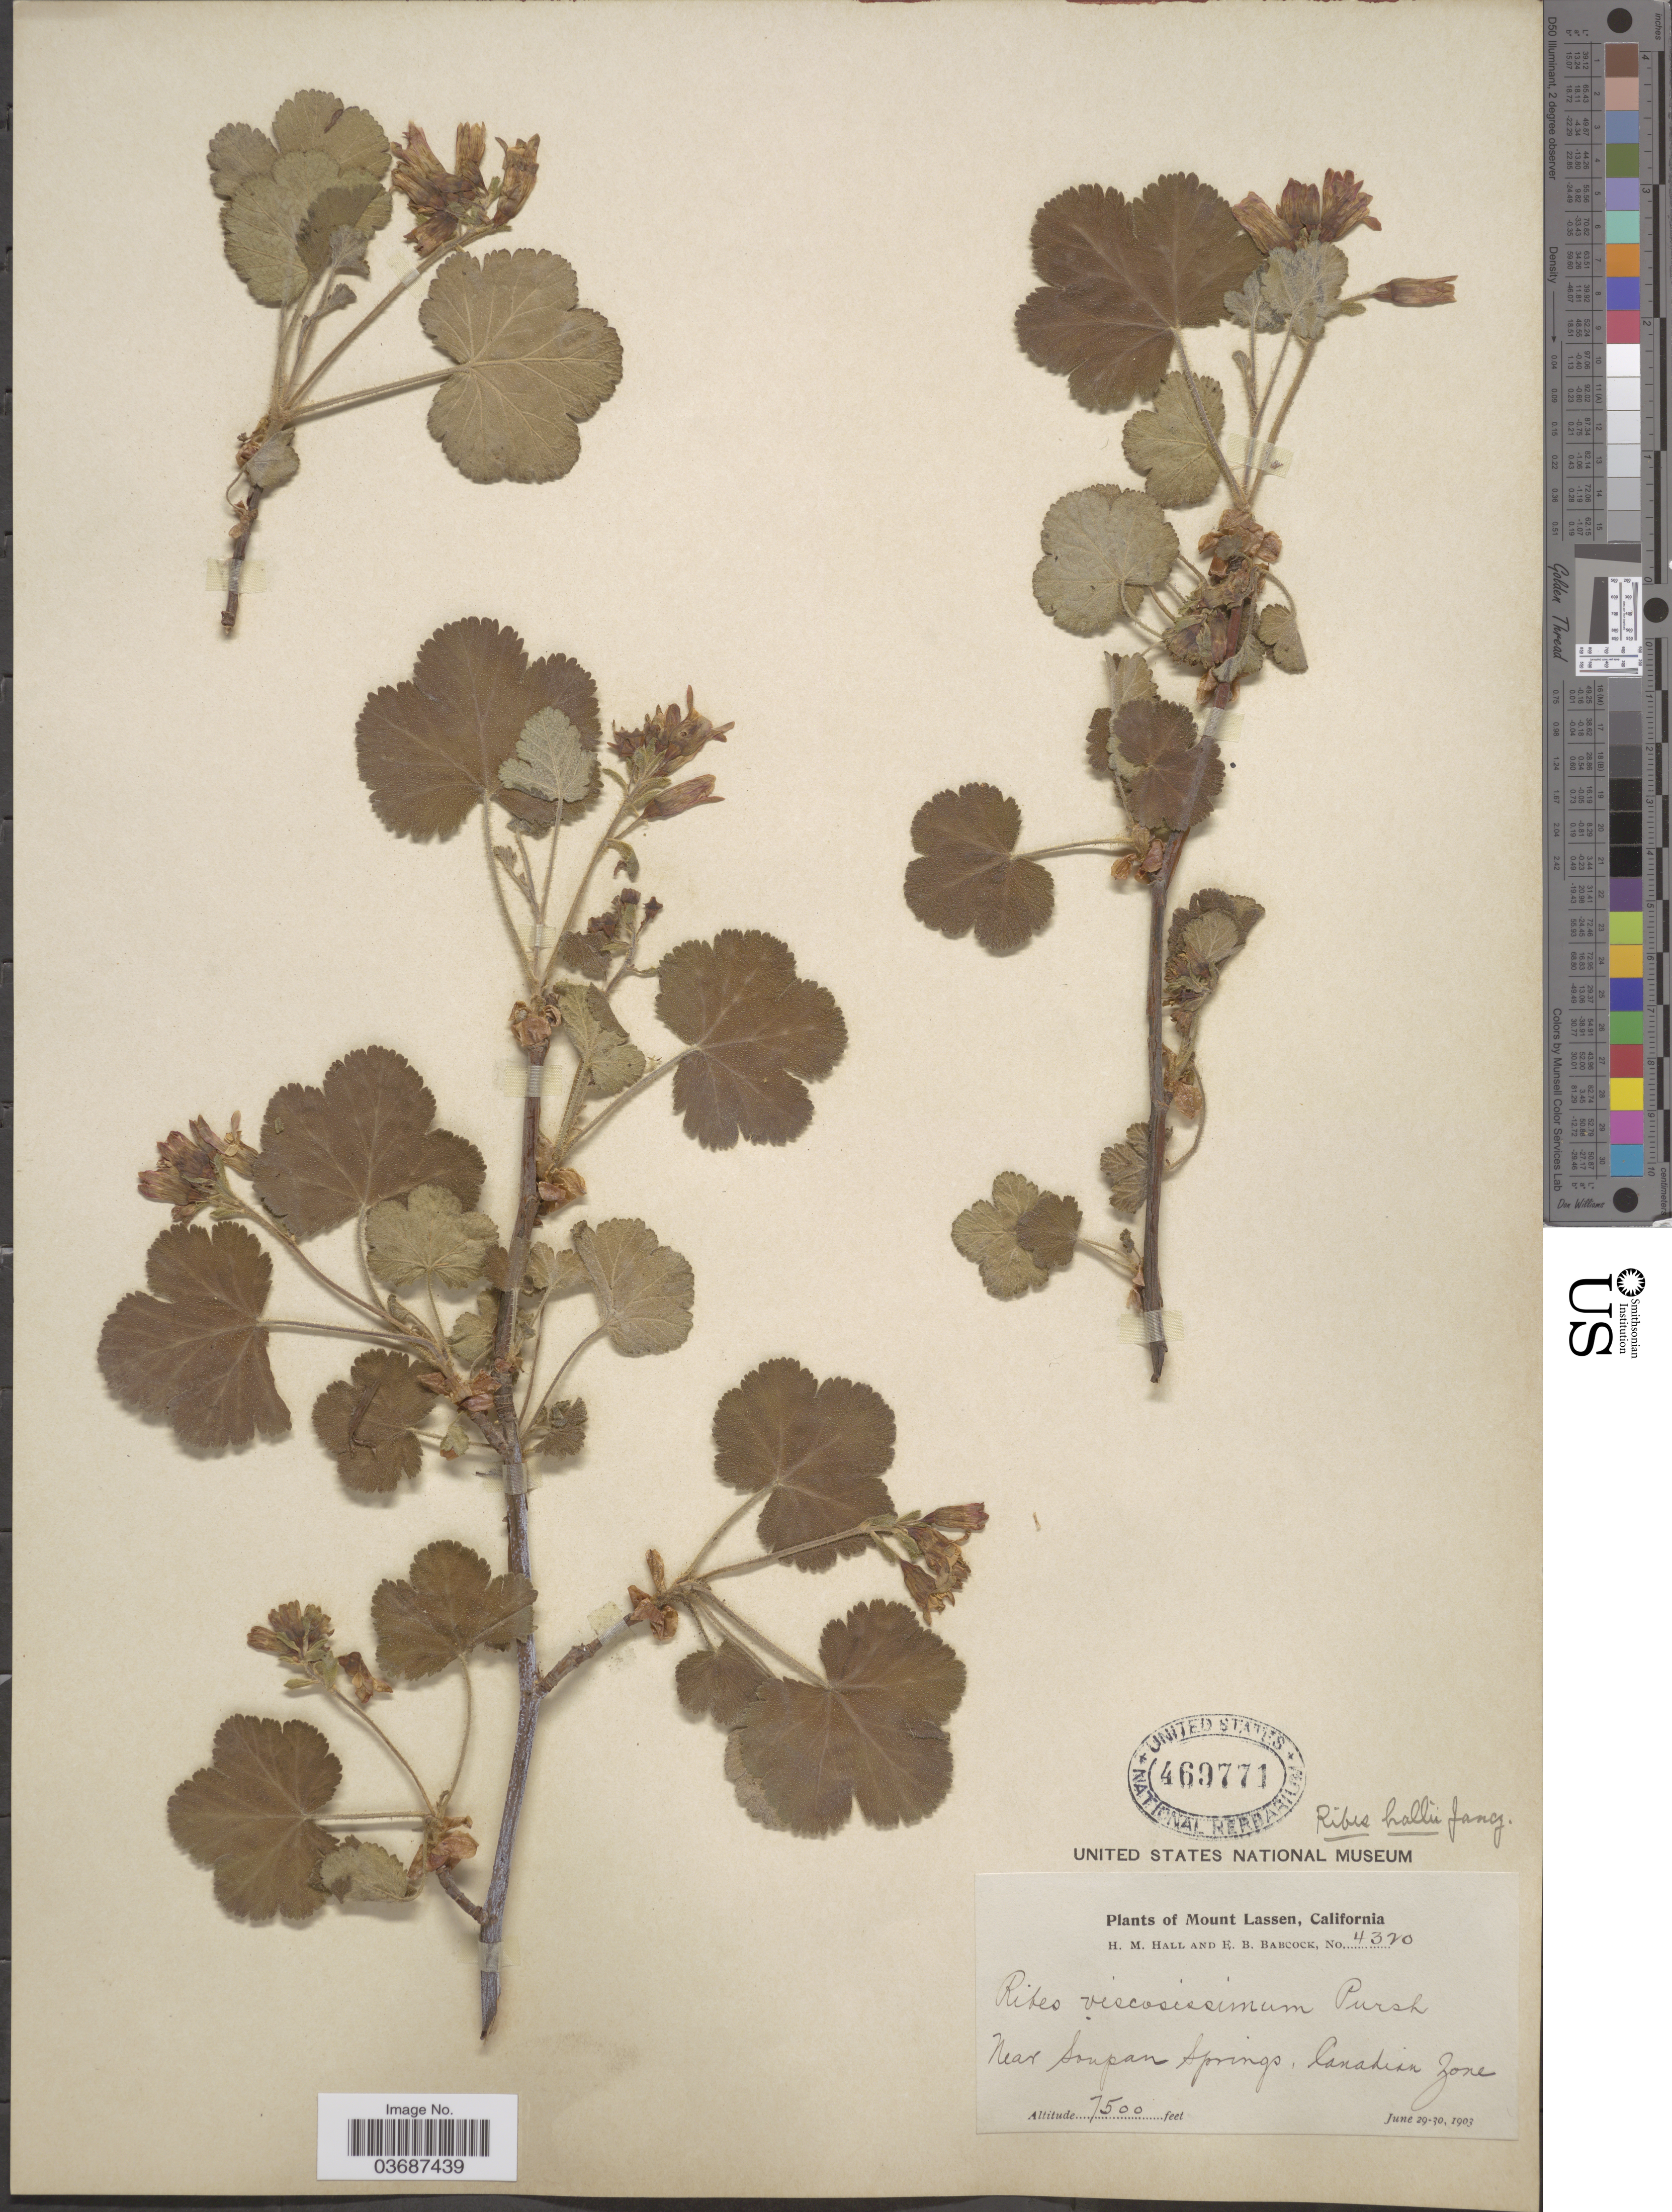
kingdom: Plantae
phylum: Tracheophyta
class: Magnoliopsida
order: Saxifragales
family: Grossulariaceae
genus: Ribes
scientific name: Ribes hallii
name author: Jancz.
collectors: H. M. Hall & E. B. Babcock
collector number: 4320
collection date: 1903-06-29/1903-06-30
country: United States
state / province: California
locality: Mount Lassen. Near Soupan Springs, Canadian Zone.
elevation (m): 2286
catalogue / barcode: US 469771